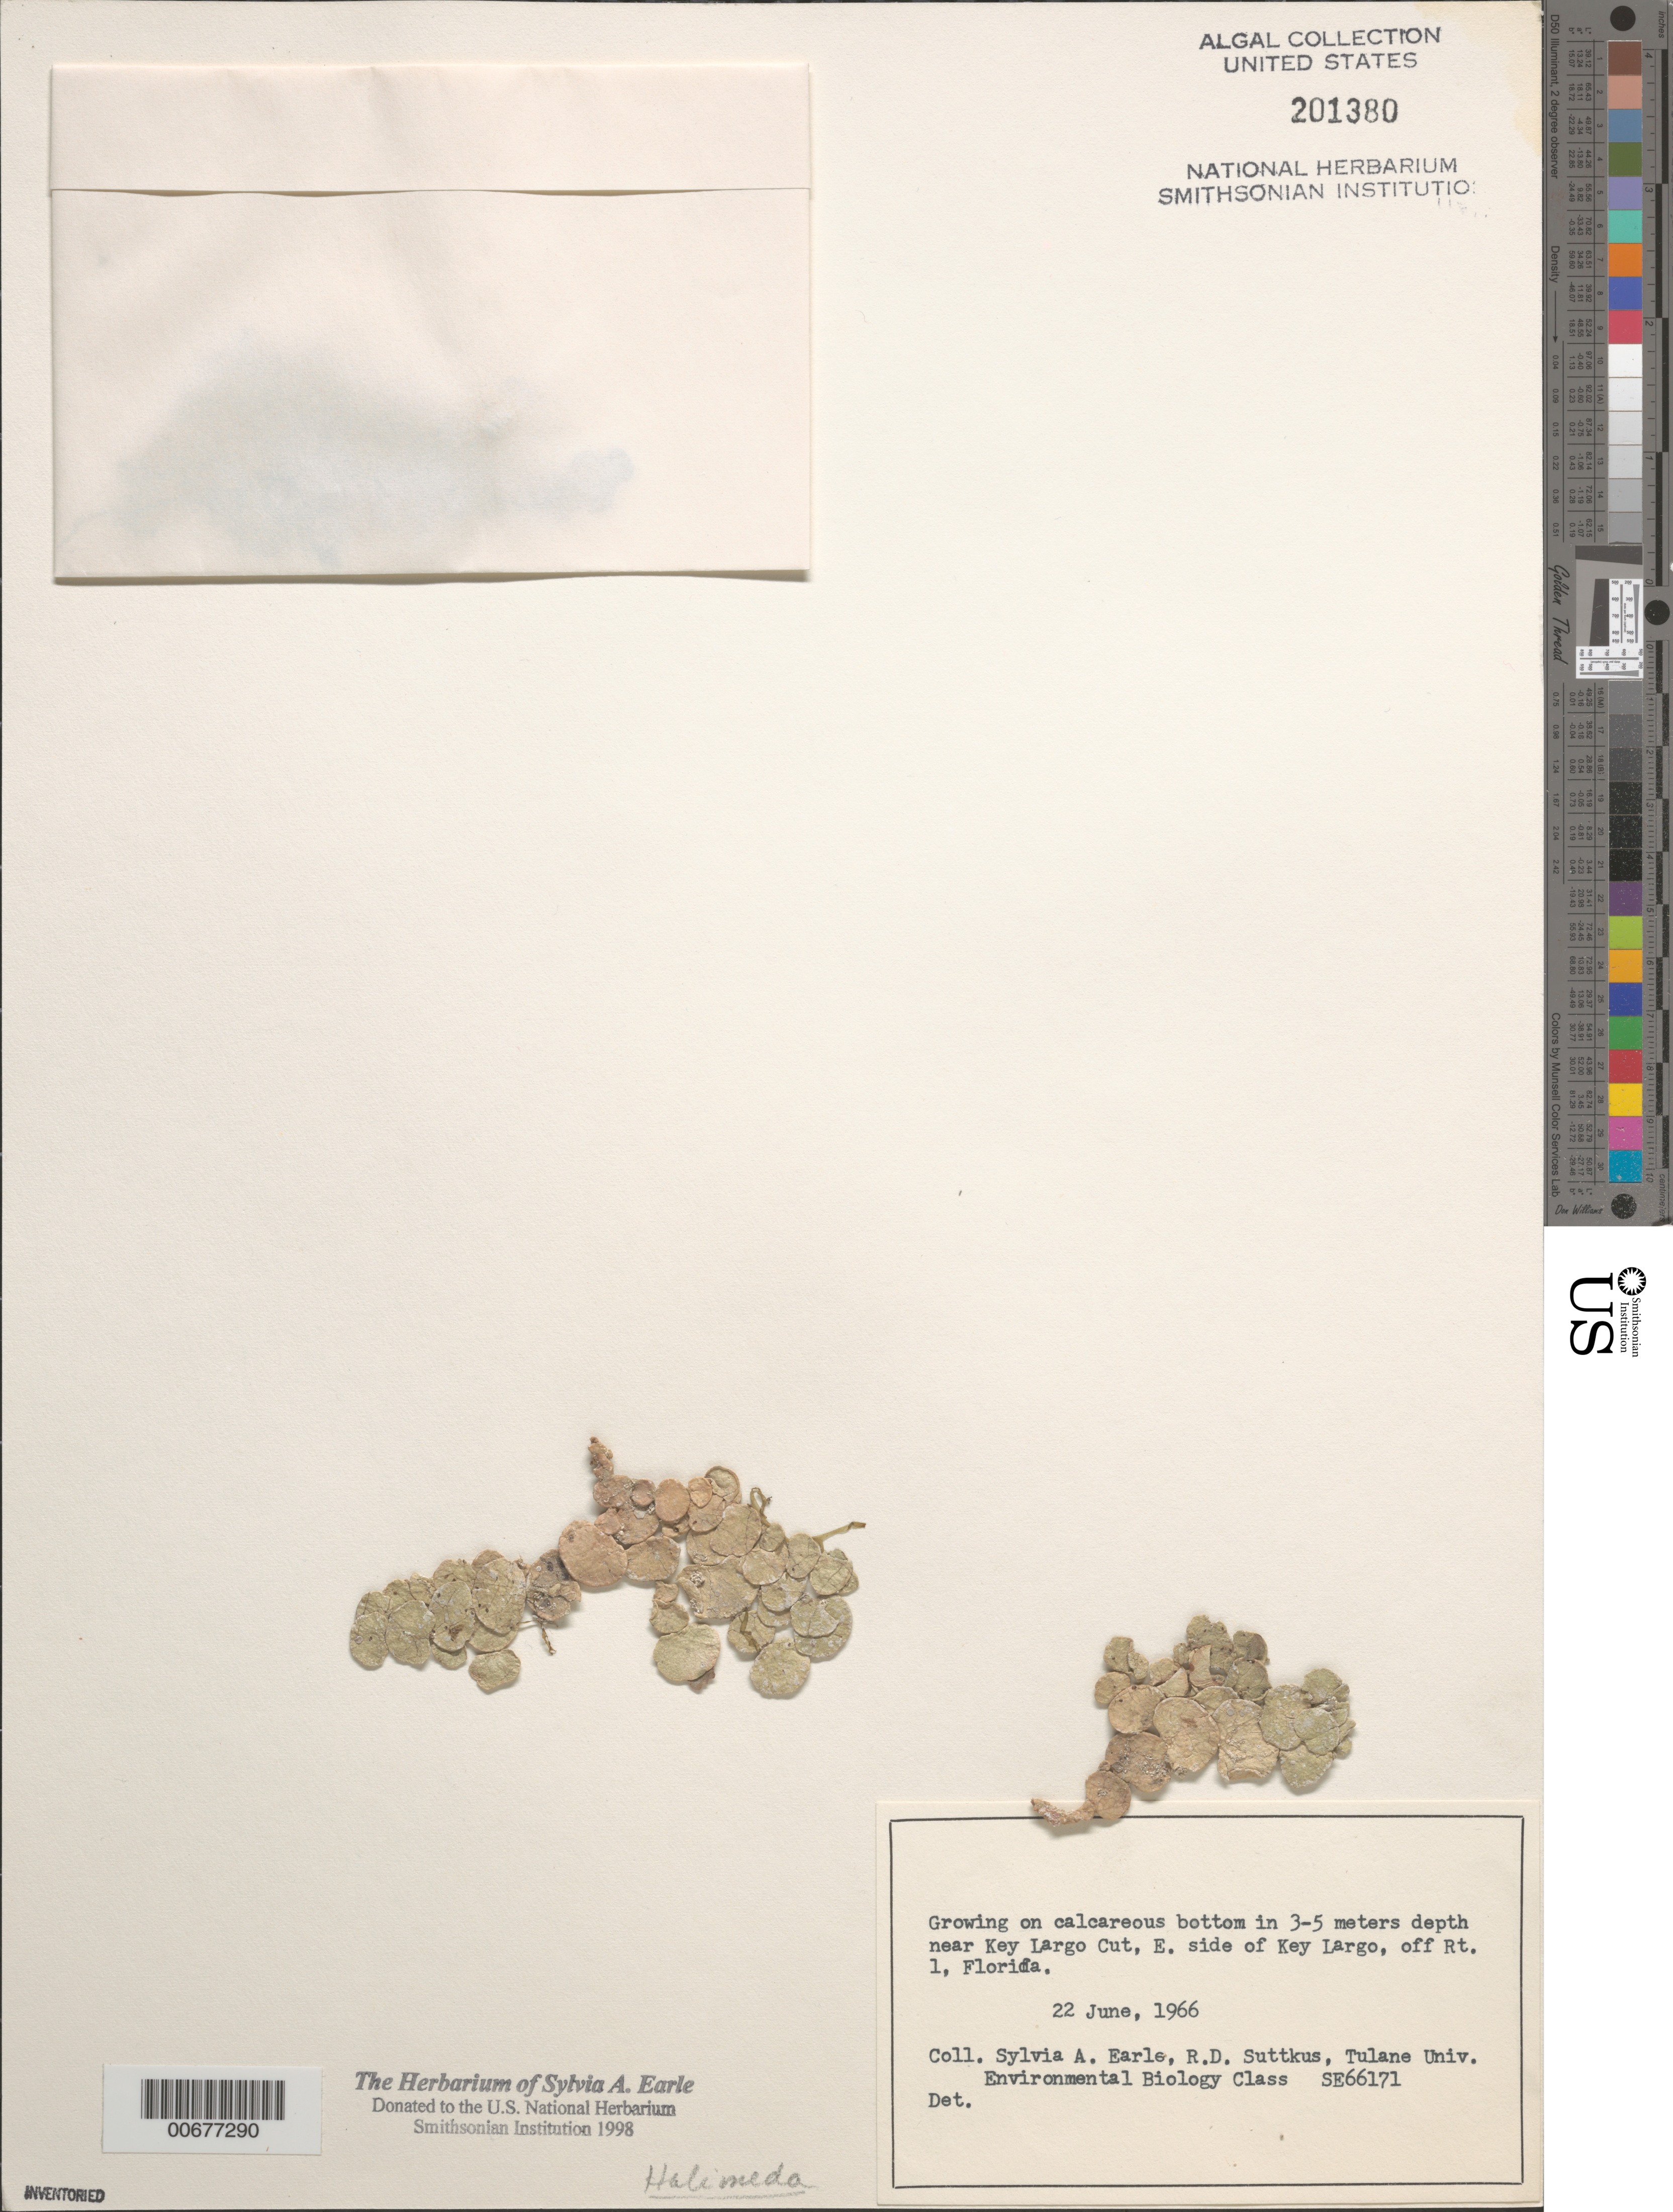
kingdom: Plantae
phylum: Chlorophyta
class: Ulvophyceae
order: Bryopsidales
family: Halimedaceae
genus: Halimeda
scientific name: Halimeda sp.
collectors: S. A. Earle, R. Suttkus & Tulane Univ. Env. Biol. Class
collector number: SE 66171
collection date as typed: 22 Jun 1966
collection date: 1966-06-22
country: United States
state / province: Florida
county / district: Monroe County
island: Key Largo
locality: Near Key Largo Cut, off US Route 1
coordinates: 25 8.26'N, 80 24.14'W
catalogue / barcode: US 201380